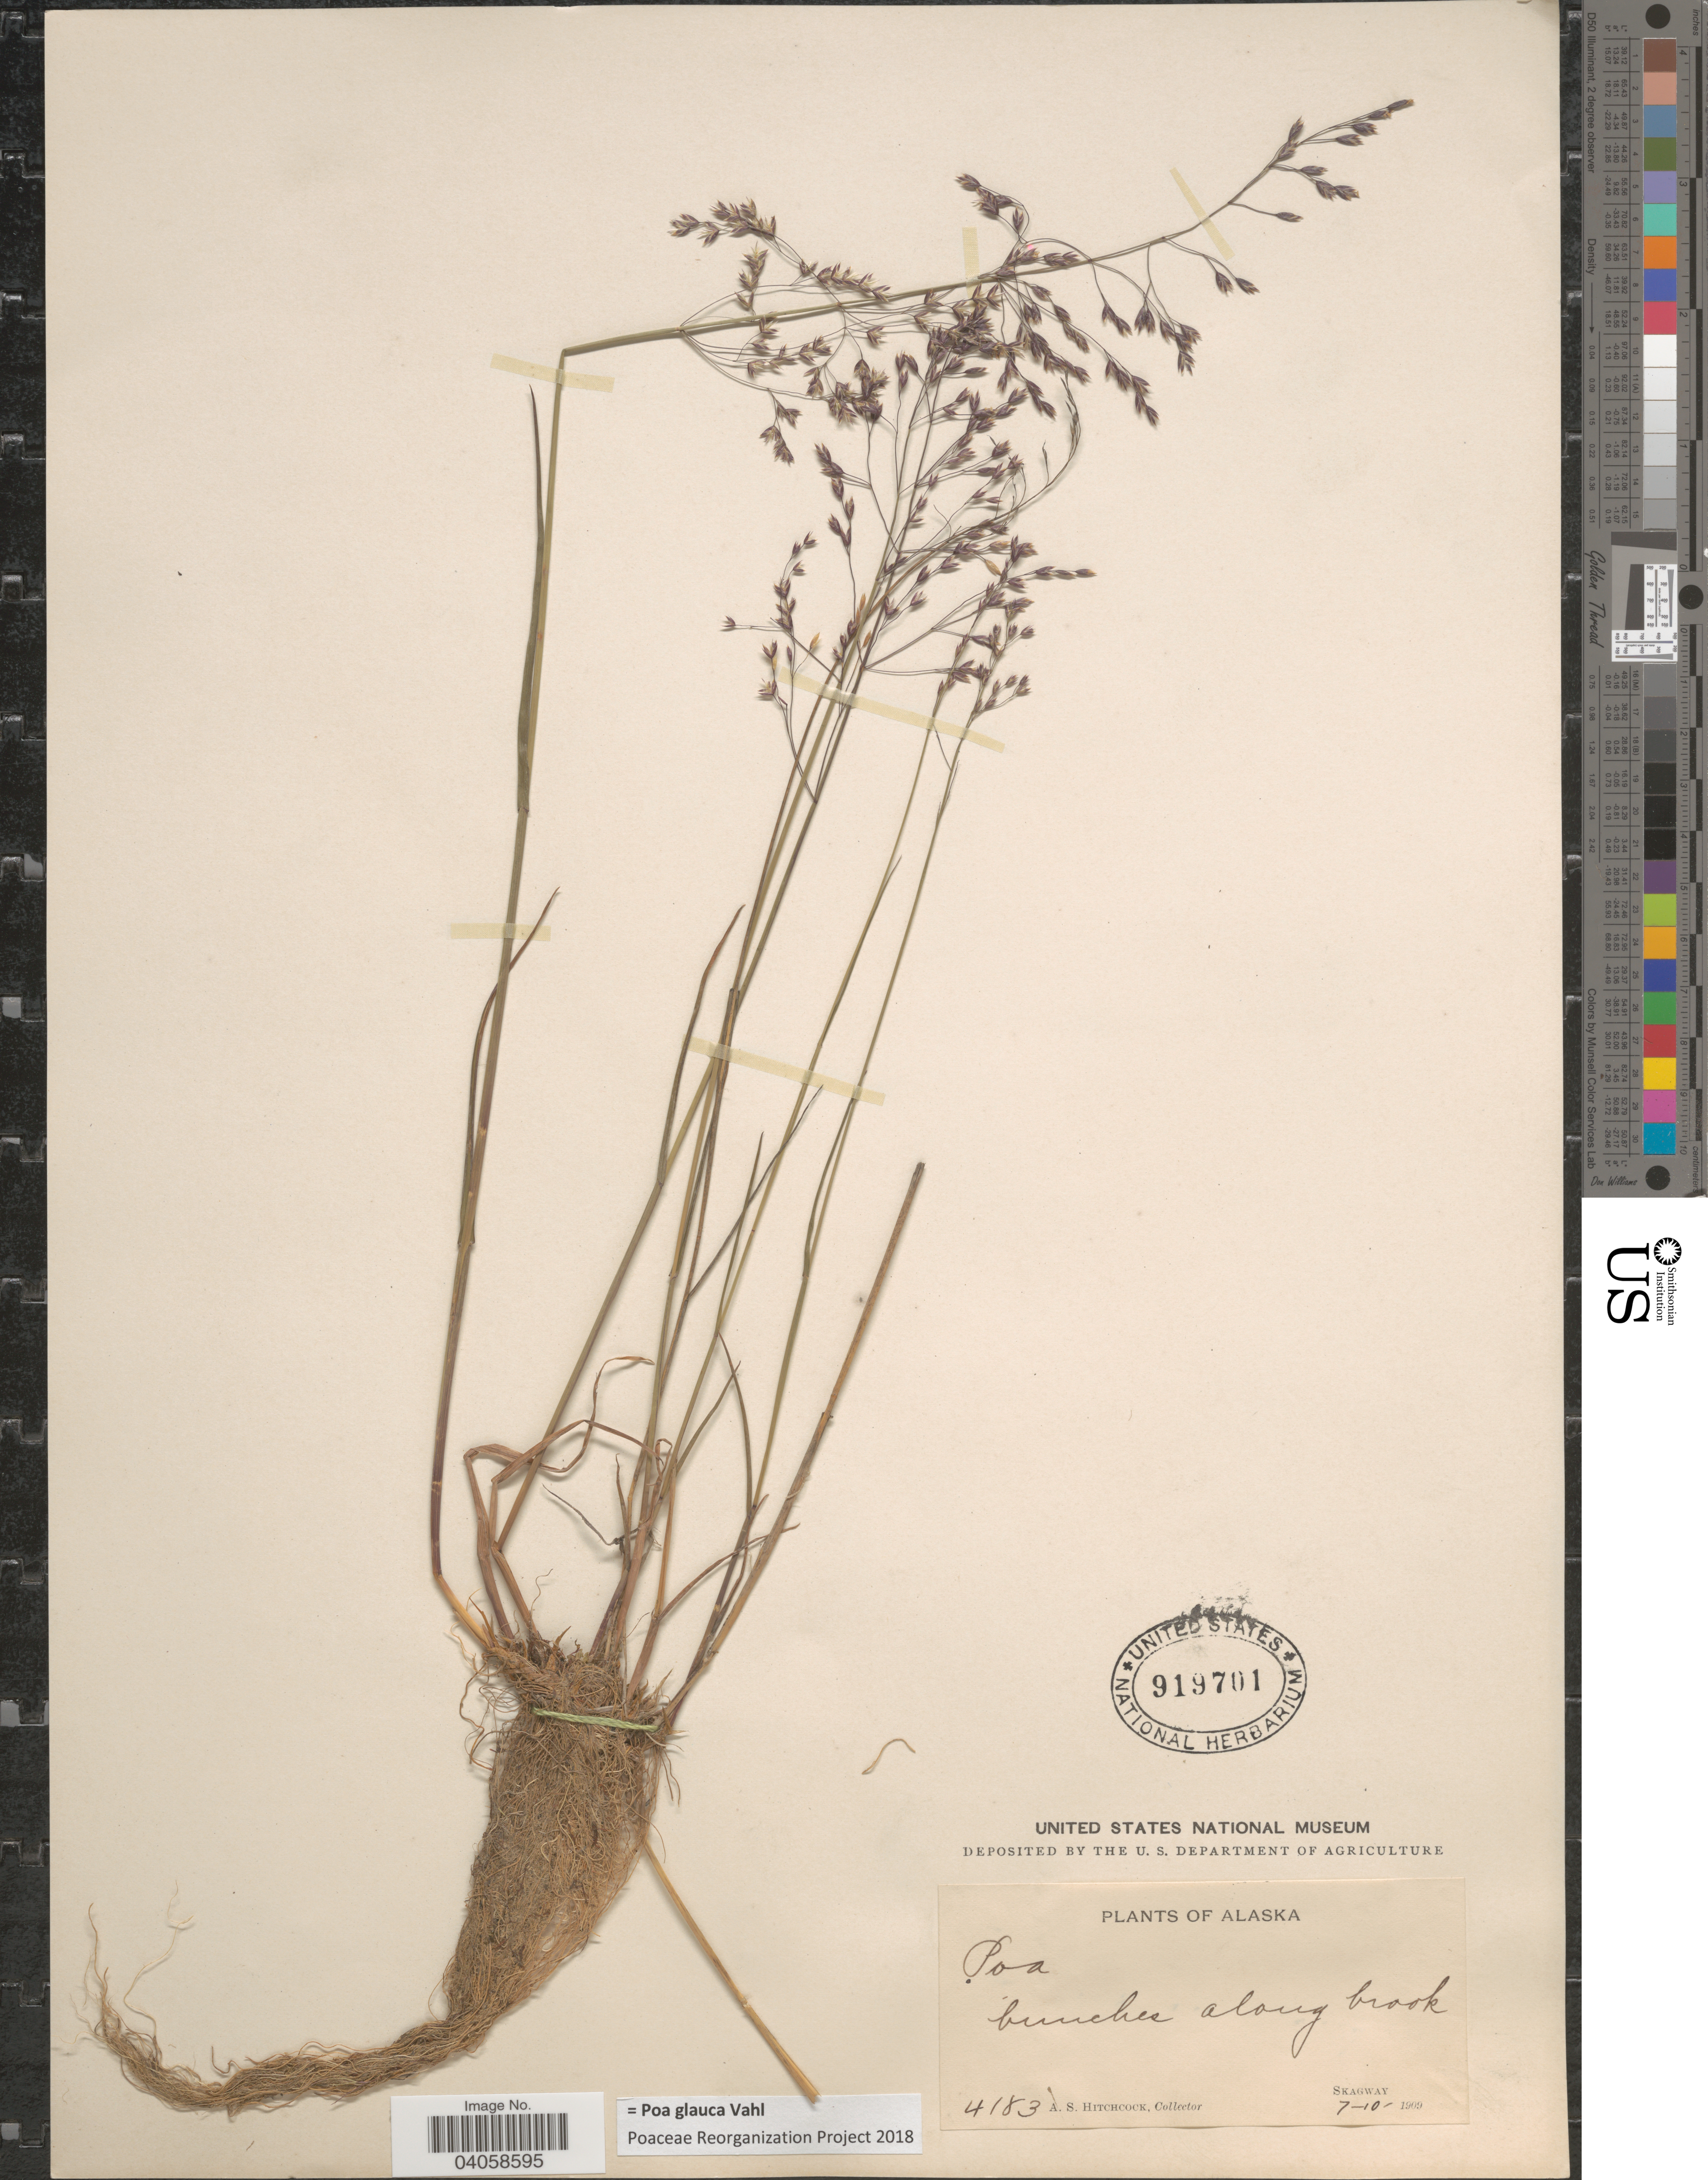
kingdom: Plantae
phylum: Tracheophyta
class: Liliopsida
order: Poales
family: Poaceae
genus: Poa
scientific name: Poa glauca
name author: Vahl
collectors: A. S. Hitchcock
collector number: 4183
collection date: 1909-07-10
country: United States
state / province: Alaska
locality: Skagway.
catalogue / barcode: US 919701